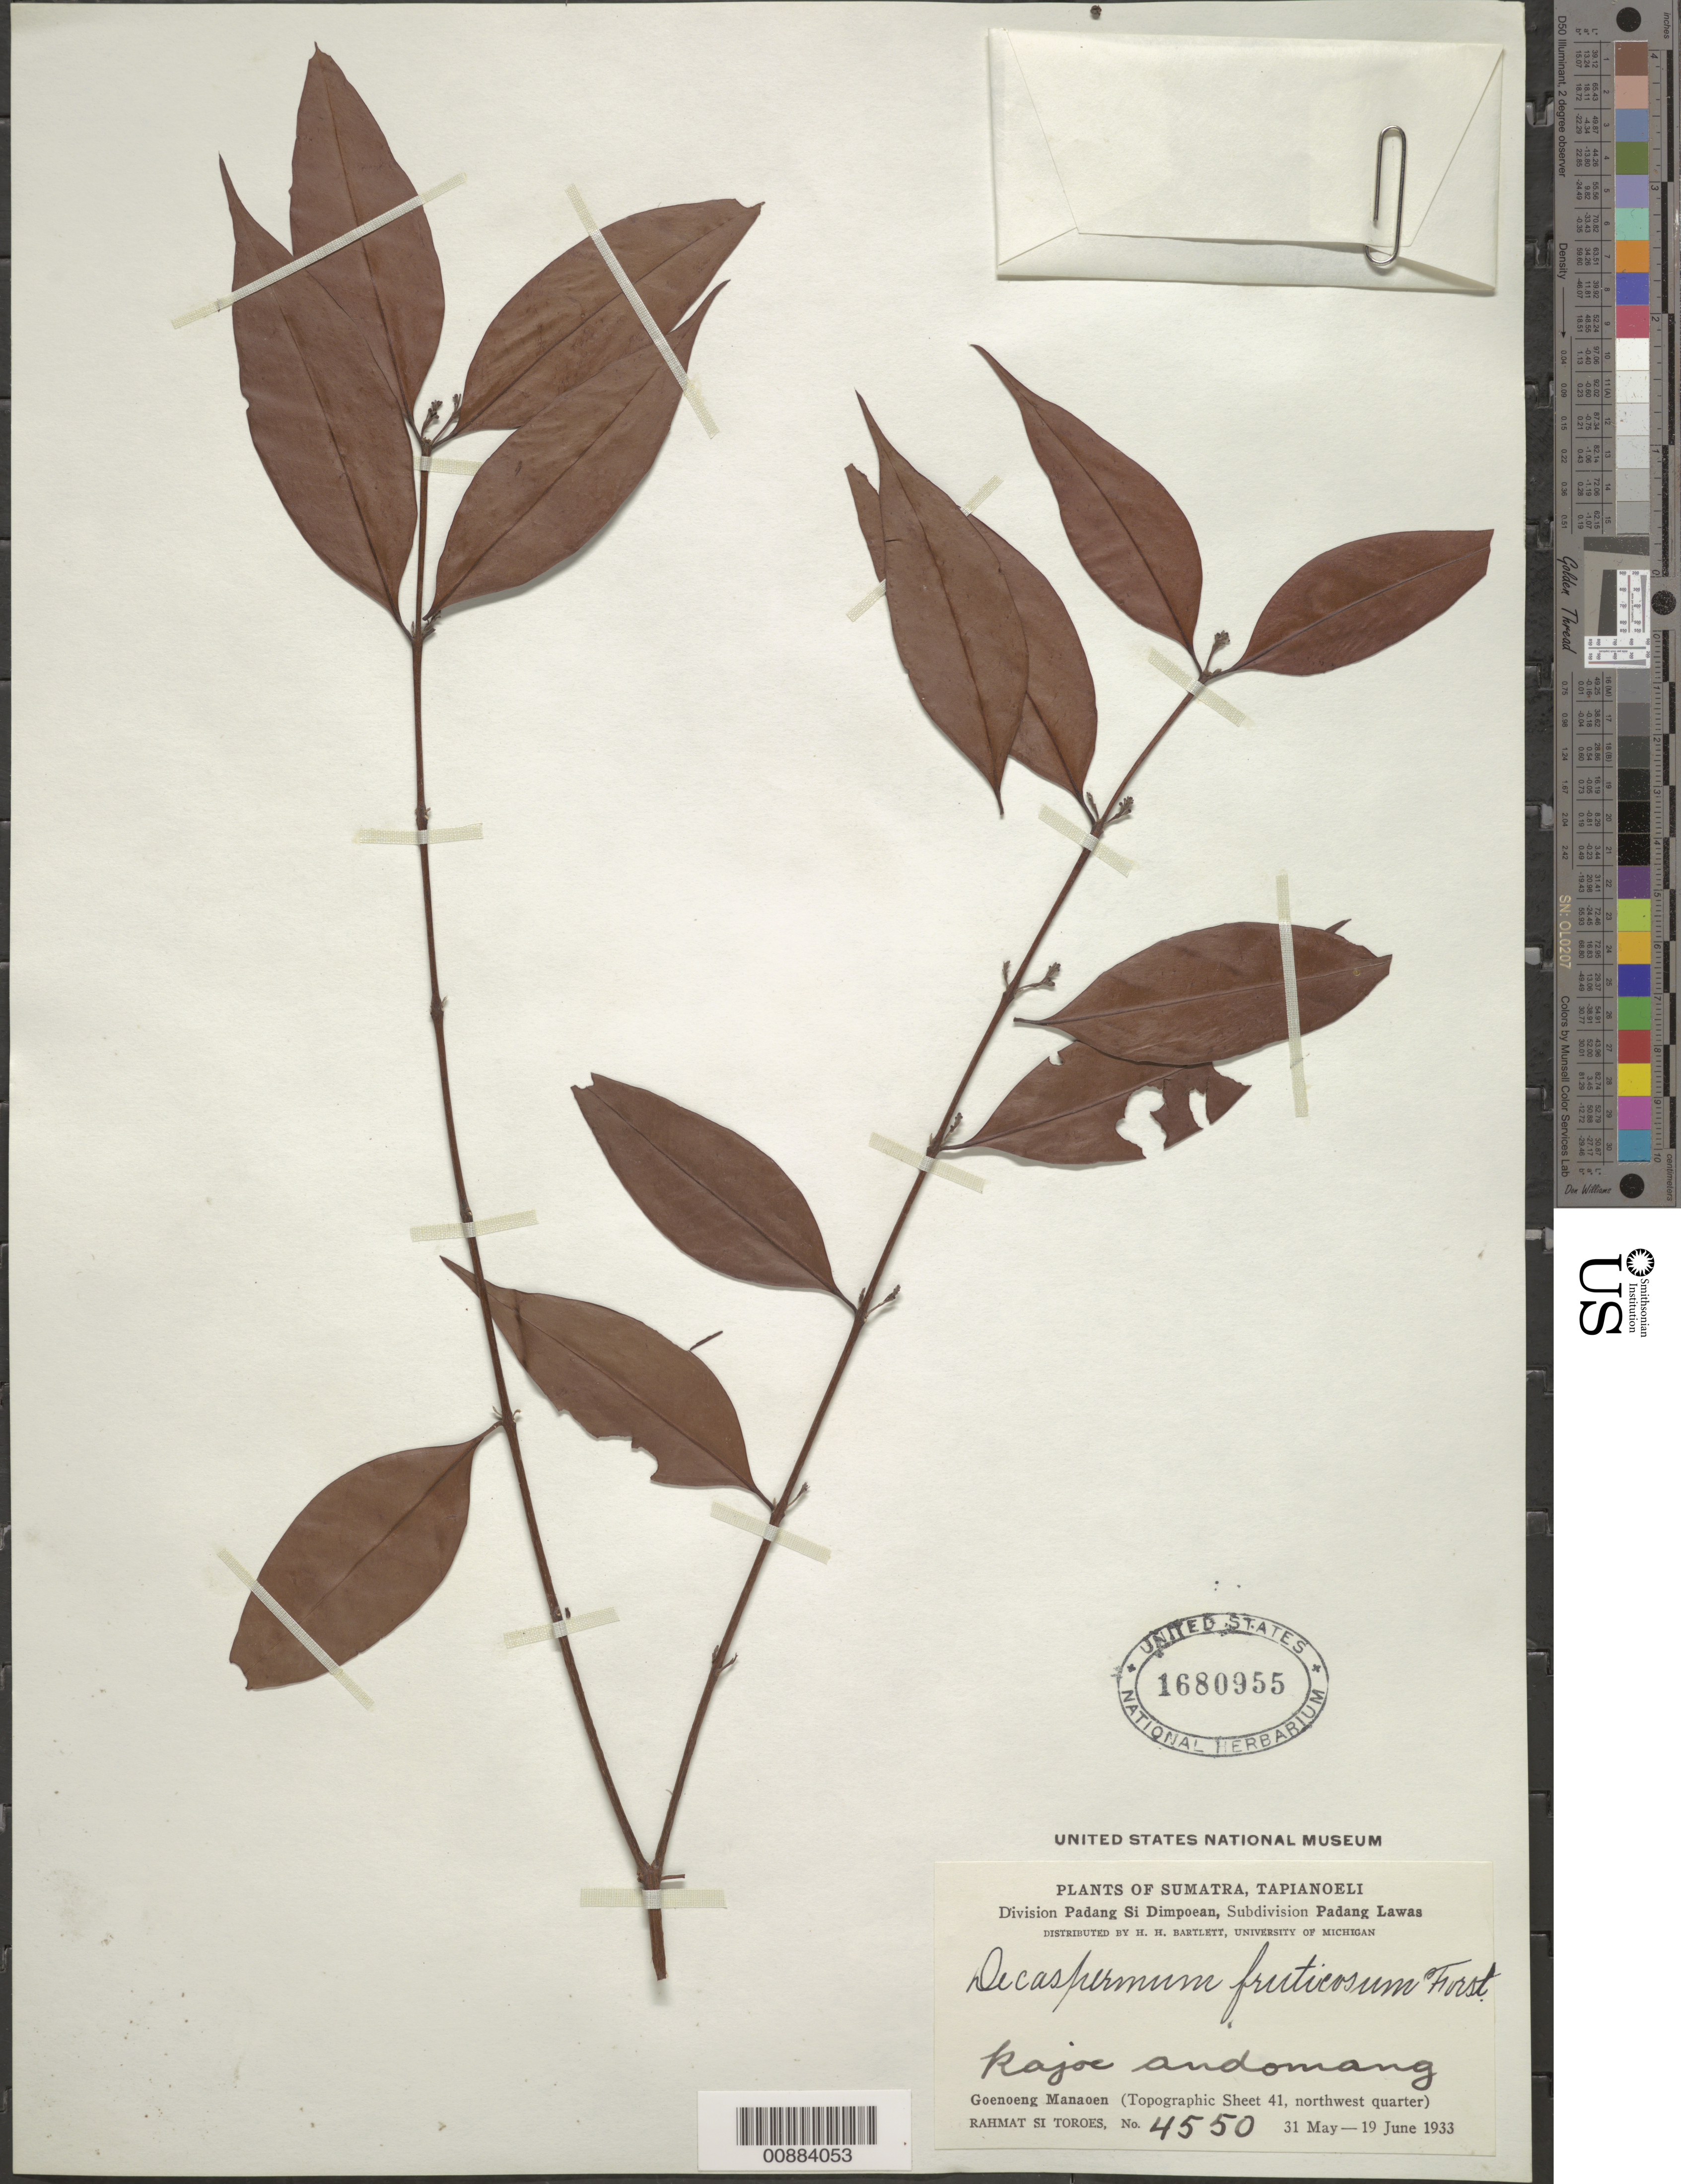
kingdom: Plantae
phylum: Tracheophyta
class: Magnoliopsida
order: Myrtales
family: Myrtaceae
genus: Decaspermum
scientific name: Decaspermum fruticosum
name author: J.R. Forst. & G. Forst.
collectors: Rahmat Si Boeea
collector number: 4550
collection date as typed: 31 May 1933 to 19 Jun 1933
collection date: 1933-05-31/1933-06-19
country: Indonesia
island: Sumatra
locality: Goenoeng Manaoen (Topgraphic Sheet 41, NW quarter)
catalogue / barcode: US 1680955